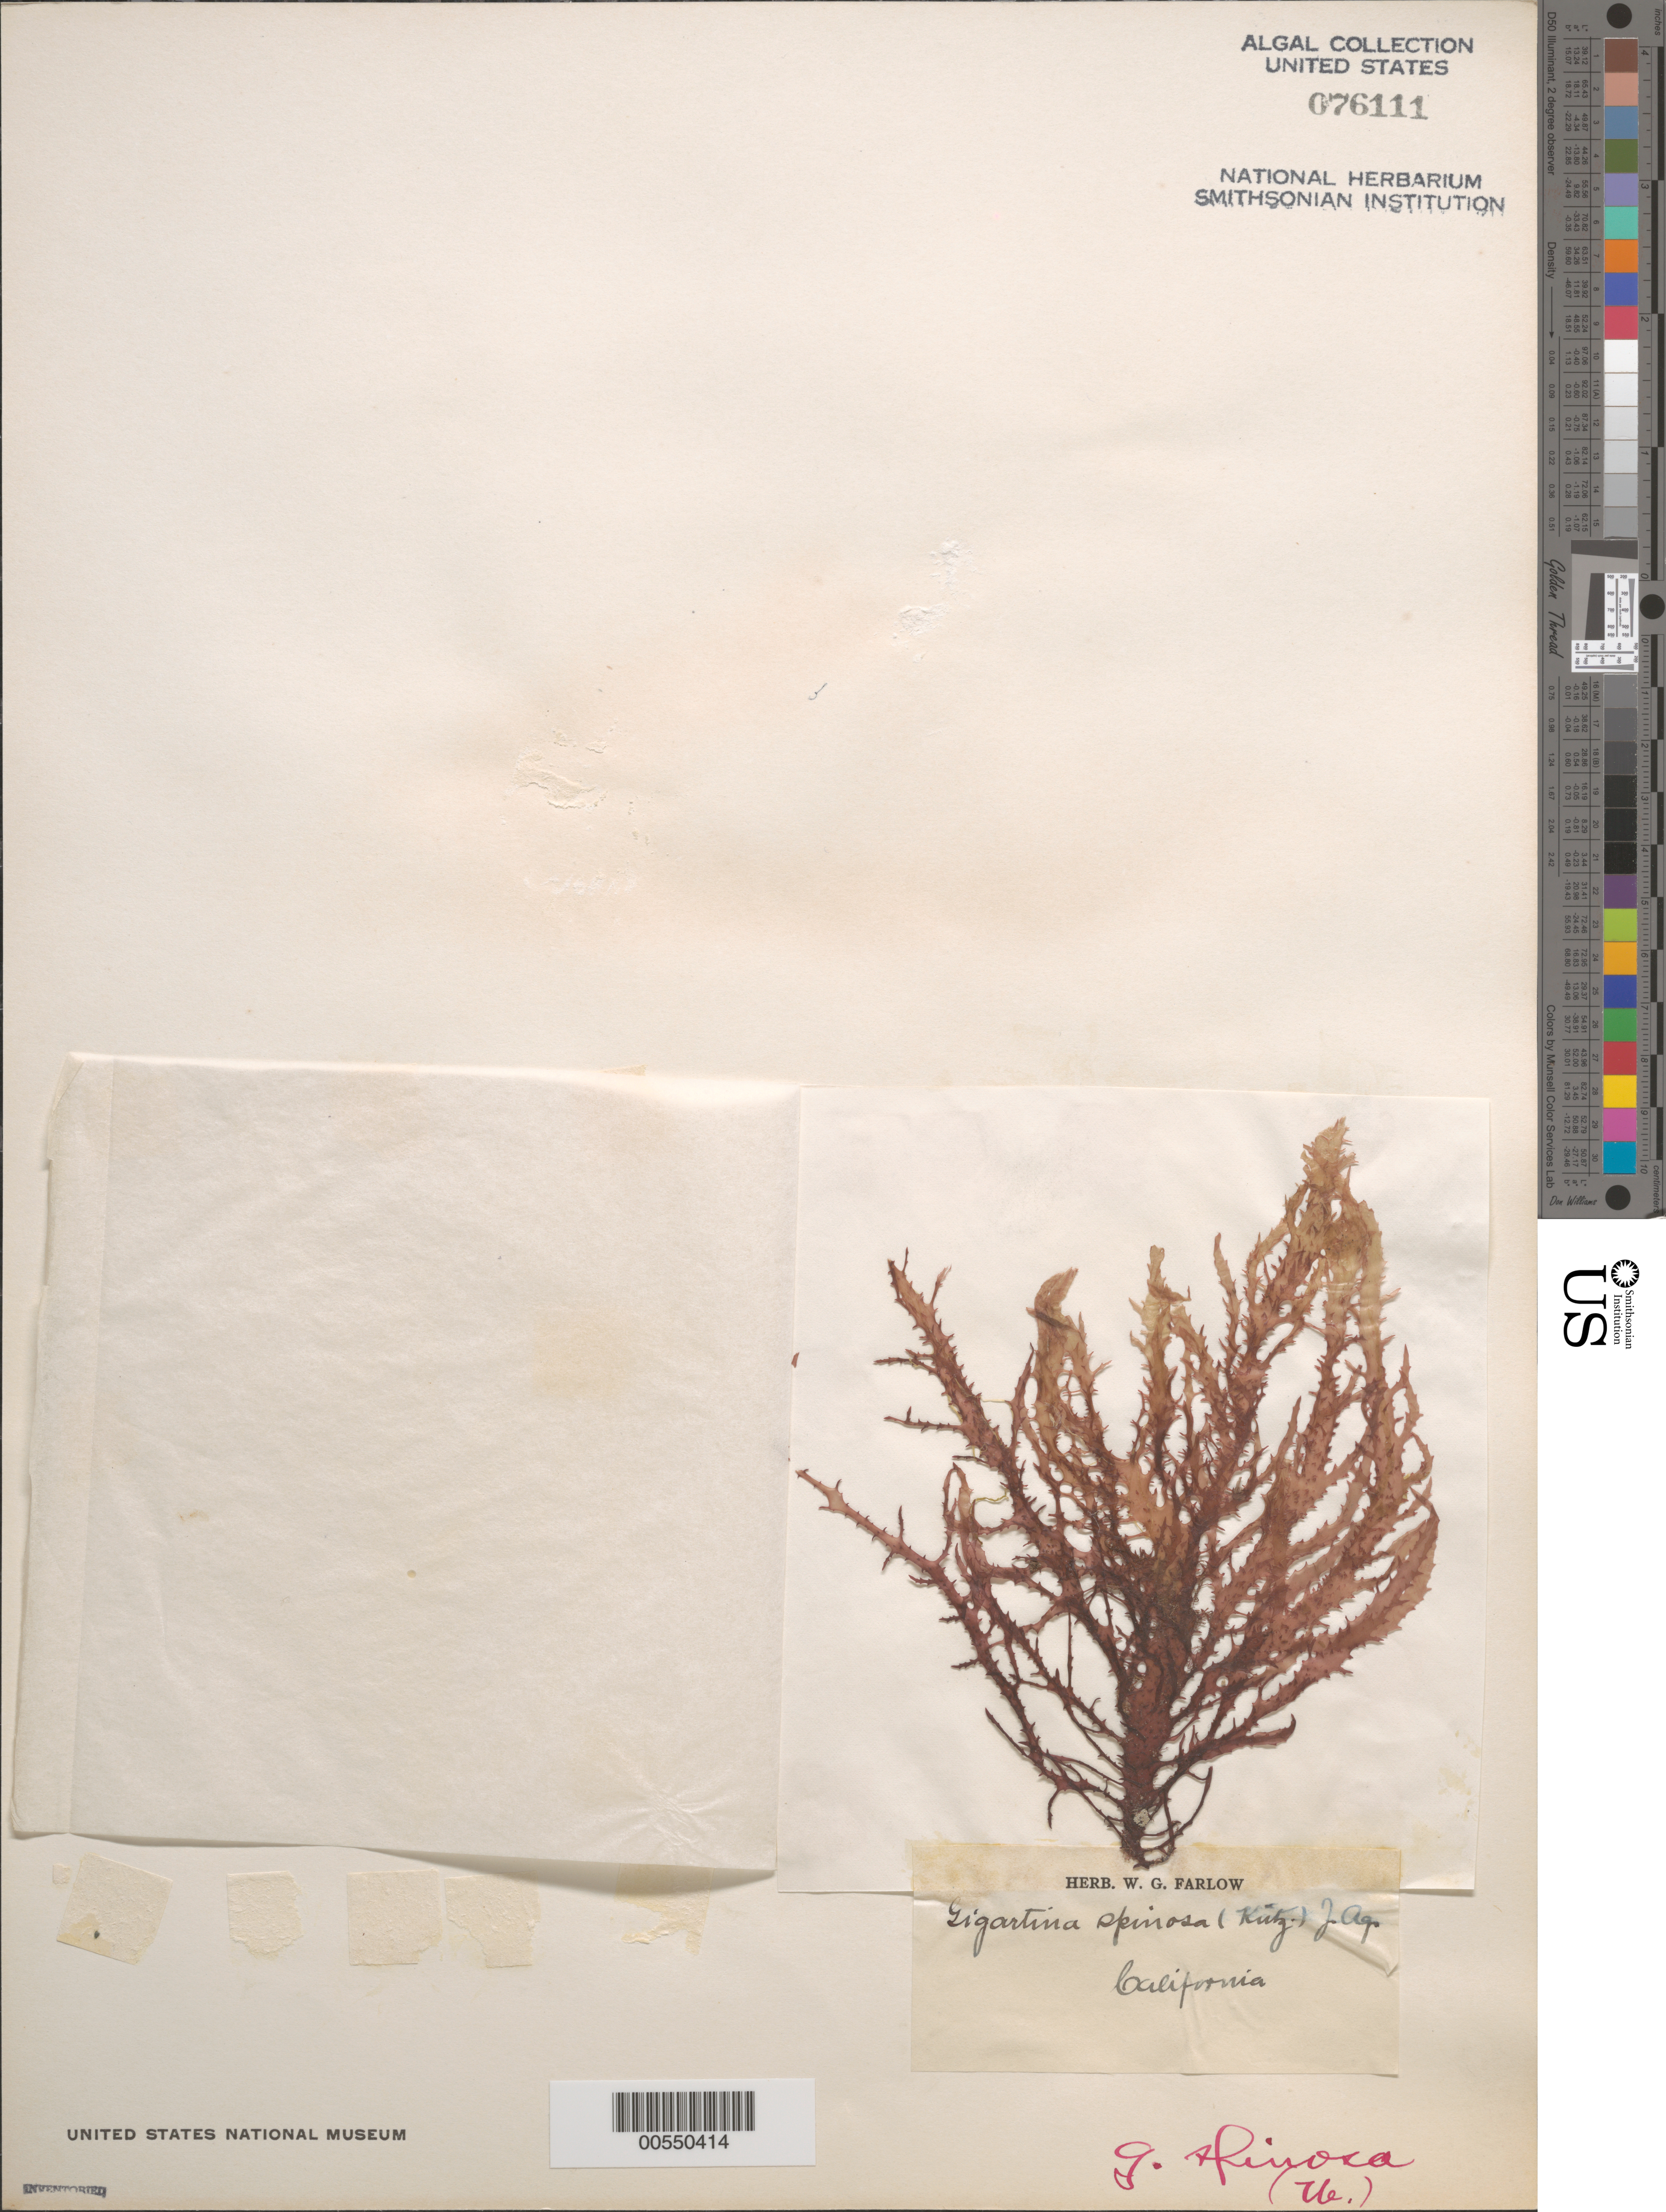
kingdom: Plantae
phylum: Rhodophyta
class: Florideophyceae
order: Gigartinales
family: Gigartinaceae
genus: Chondracanthus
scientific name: Chondracanthus spinosus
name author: (Kütz.) Guiry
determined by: Algae name updating Project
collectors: W. Farlow (Herbarium)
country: United States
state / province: California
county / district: San Diego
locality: False Bay, San Diego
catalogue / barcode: US 76111